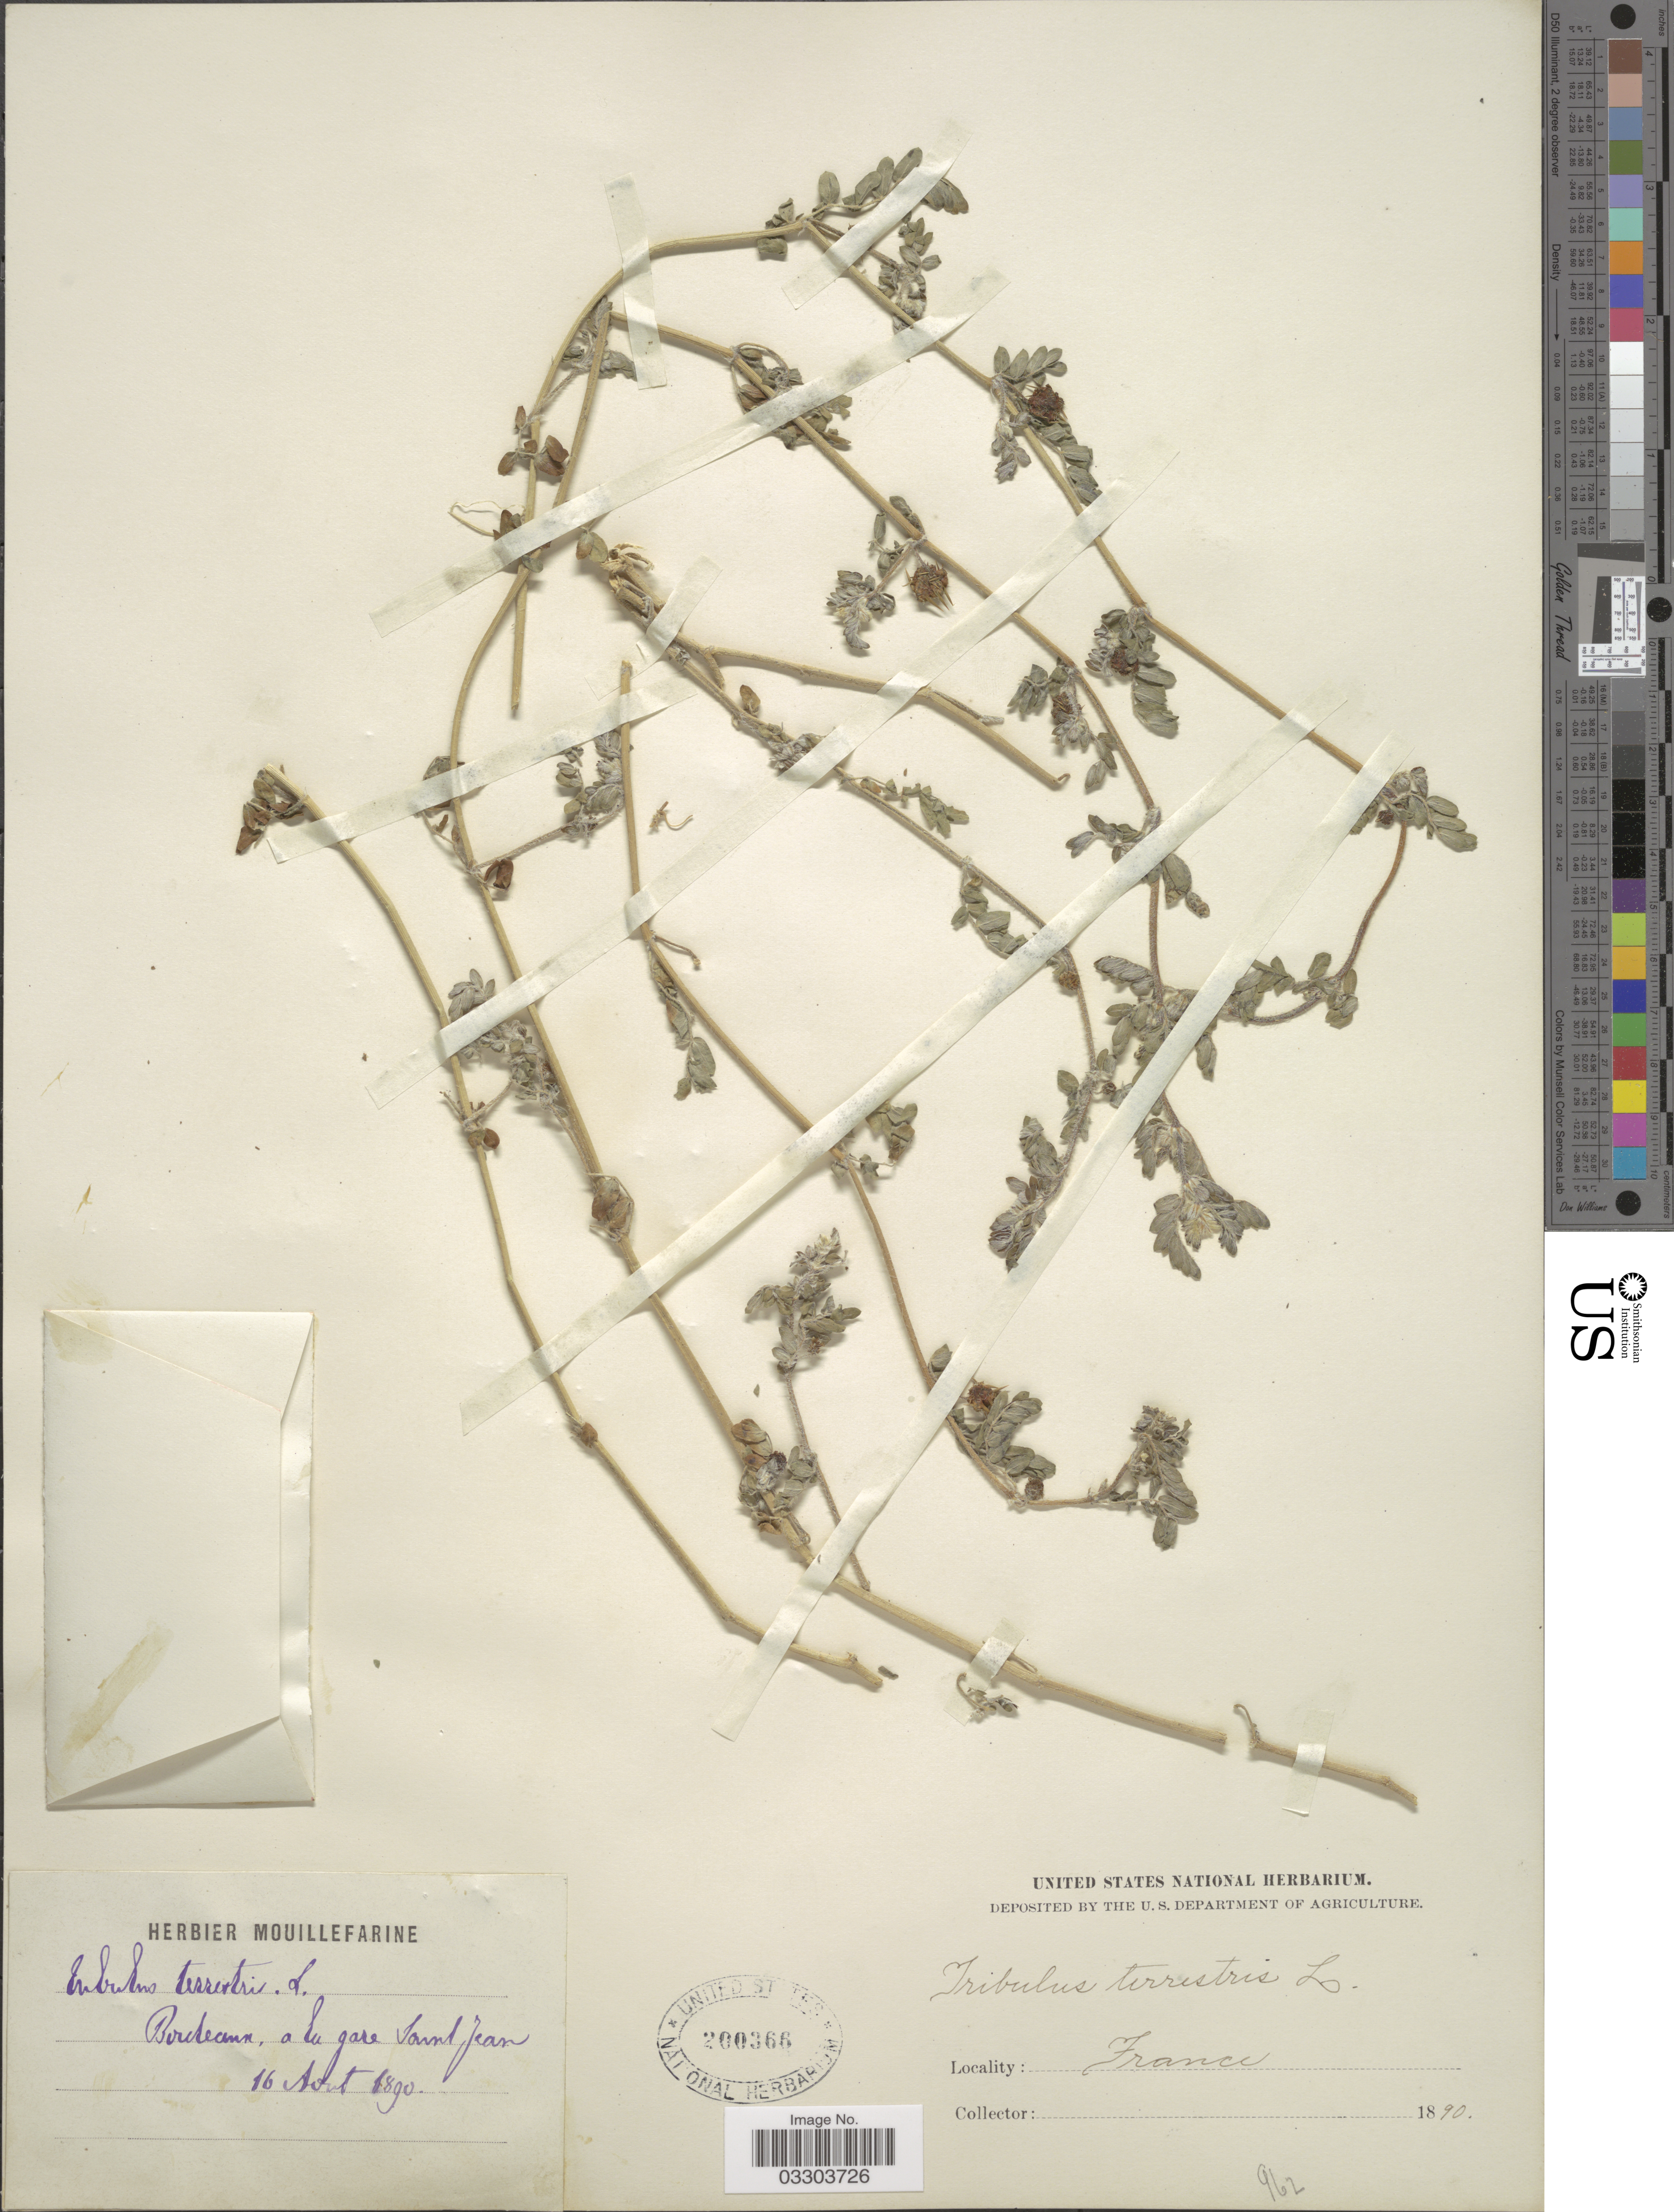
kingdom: Plantae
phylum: Tracheophyta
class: Magnoliopsida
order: Zygophyllales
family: Zygophyllaceae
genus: Tribulus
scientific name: Tribulus terrestris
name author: L.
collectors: ex herb. Mouillefarine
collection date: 1890-08-16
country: France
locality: Bordeaux, a la gare Saint Jean.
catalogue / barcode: US 200366